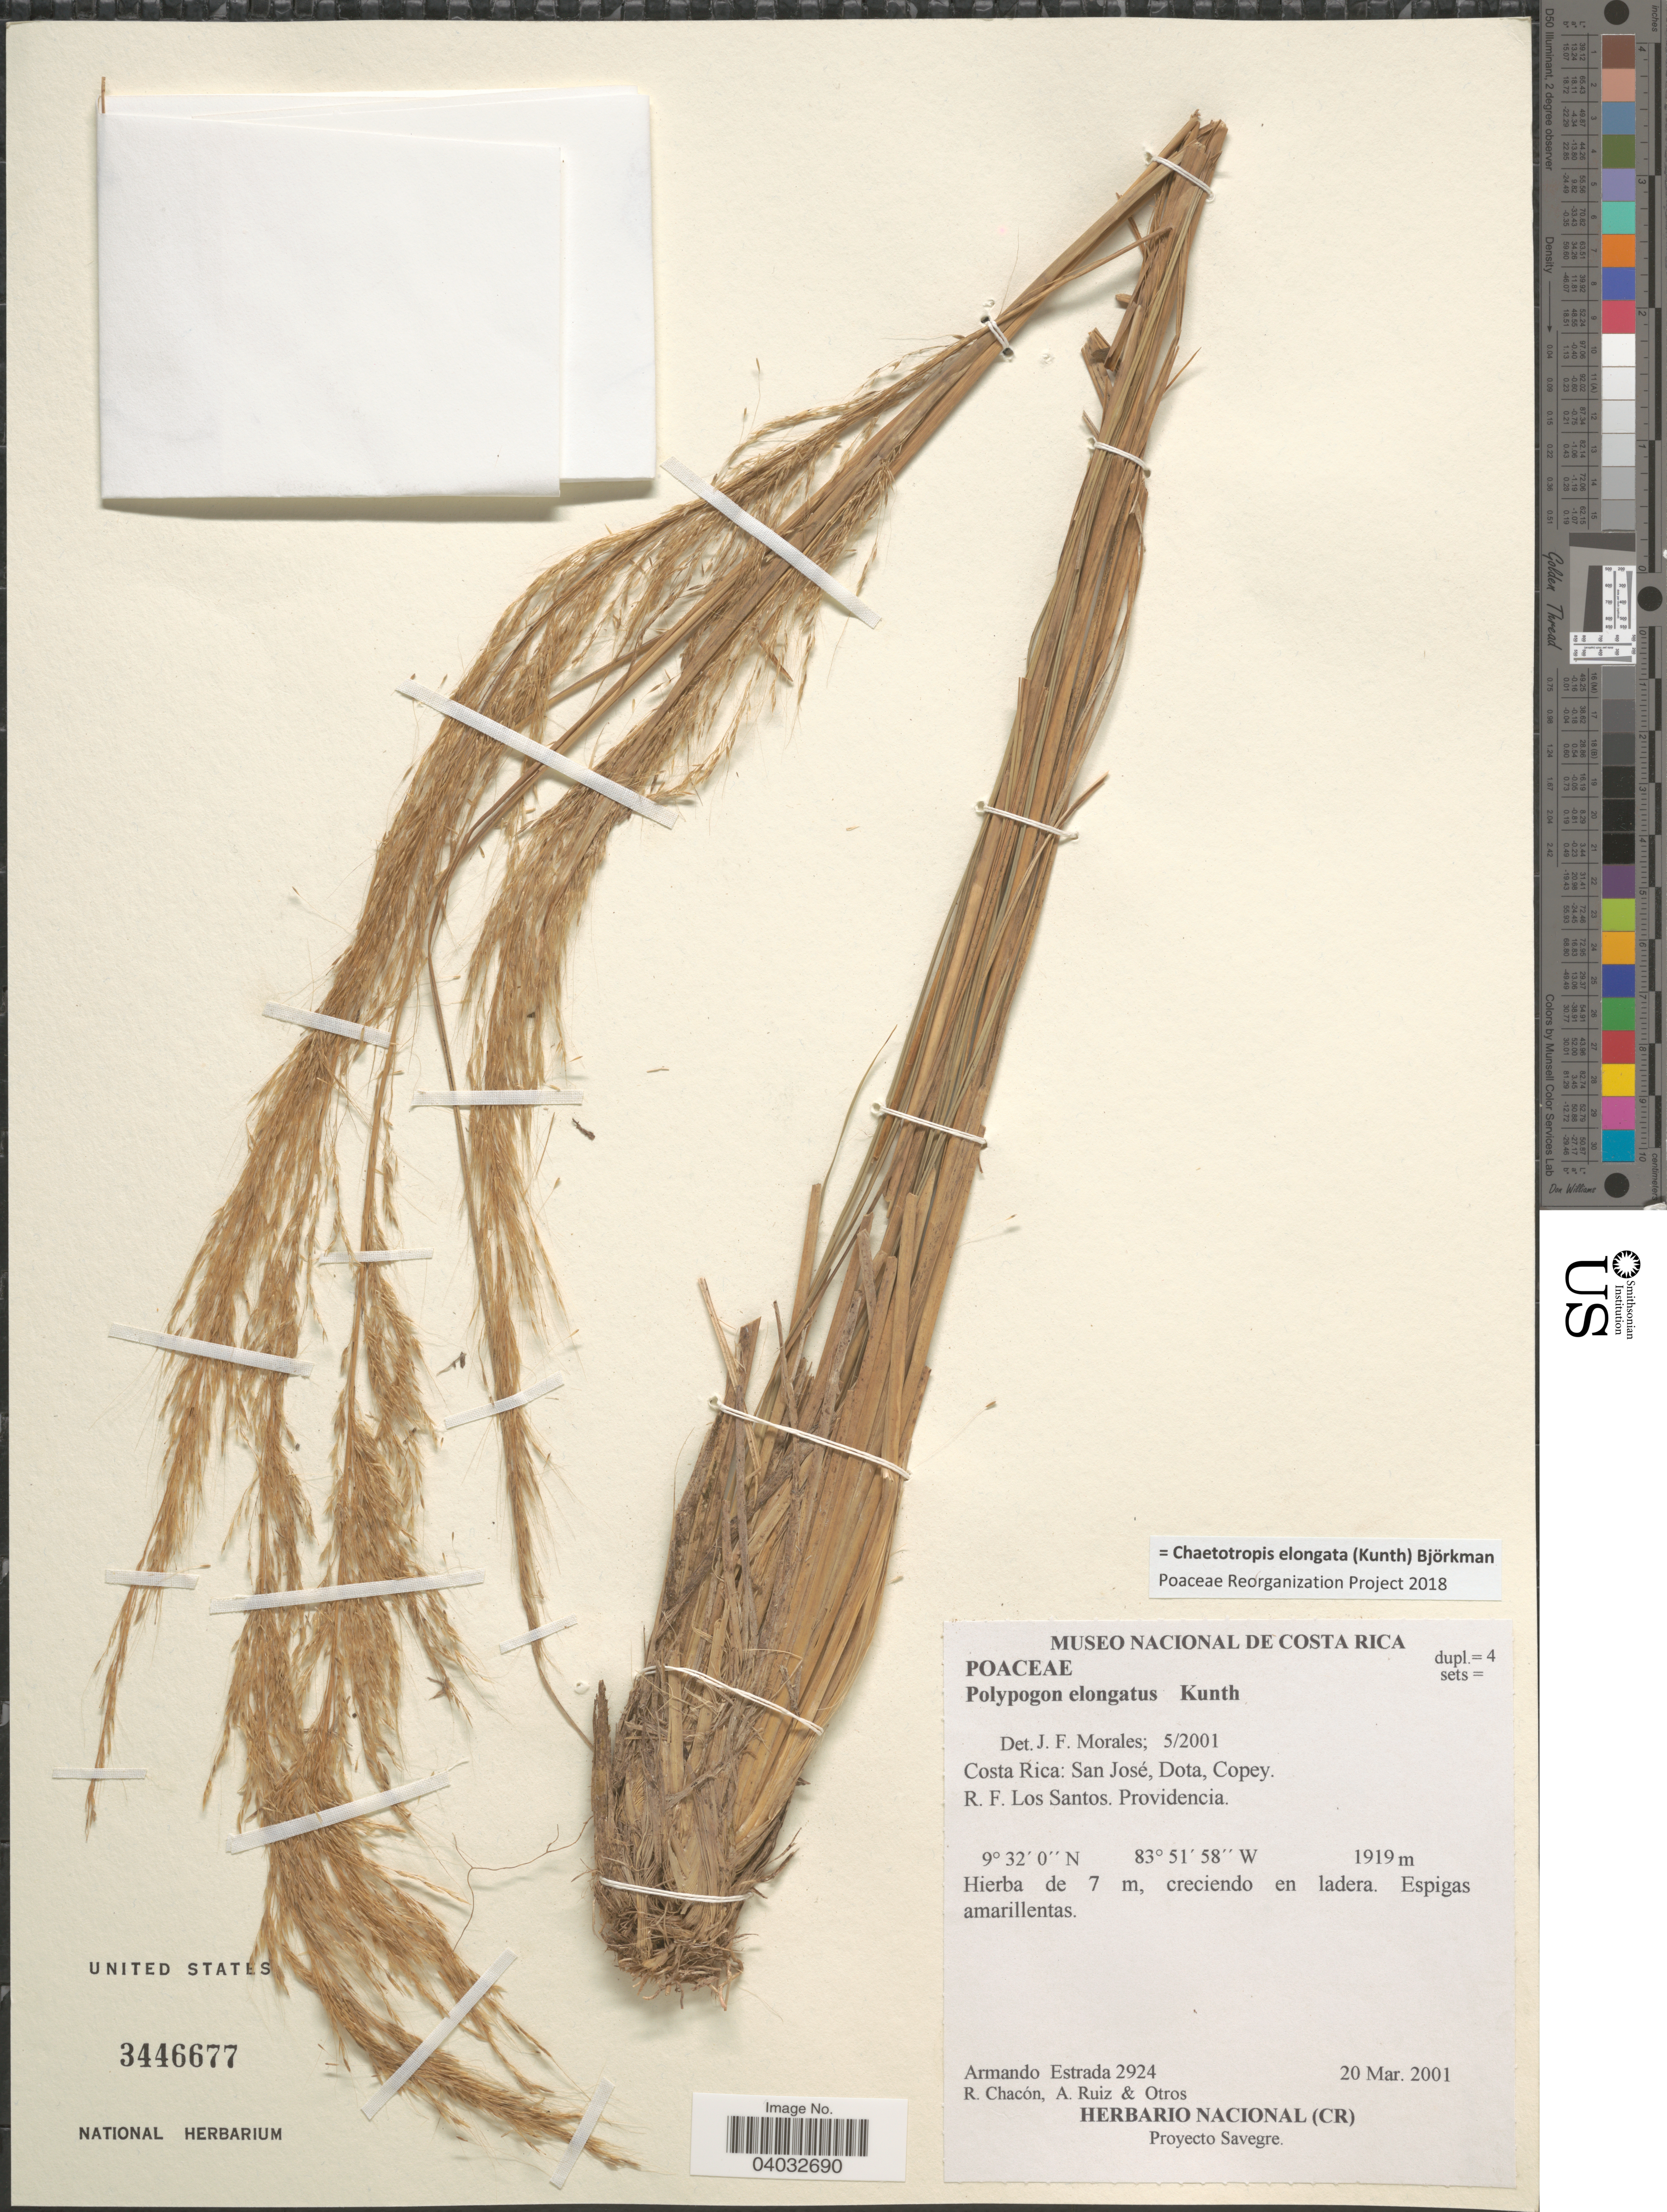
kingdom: Plantae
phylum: Tracheophyta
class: Liliopsida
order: Poales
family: Poaceae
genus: Chaetotropis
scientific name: Chaetotropis elongata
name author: (Kunth) Björkman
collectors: A. Estrada, R. Chacón, A. Ruiz & et al.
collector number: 2924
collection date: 2001-03-20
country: Costa Rica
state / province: San José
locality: Dota, Copey. R. F. Los Santos. Providencia.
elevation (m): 1919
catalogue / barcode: US 3446677